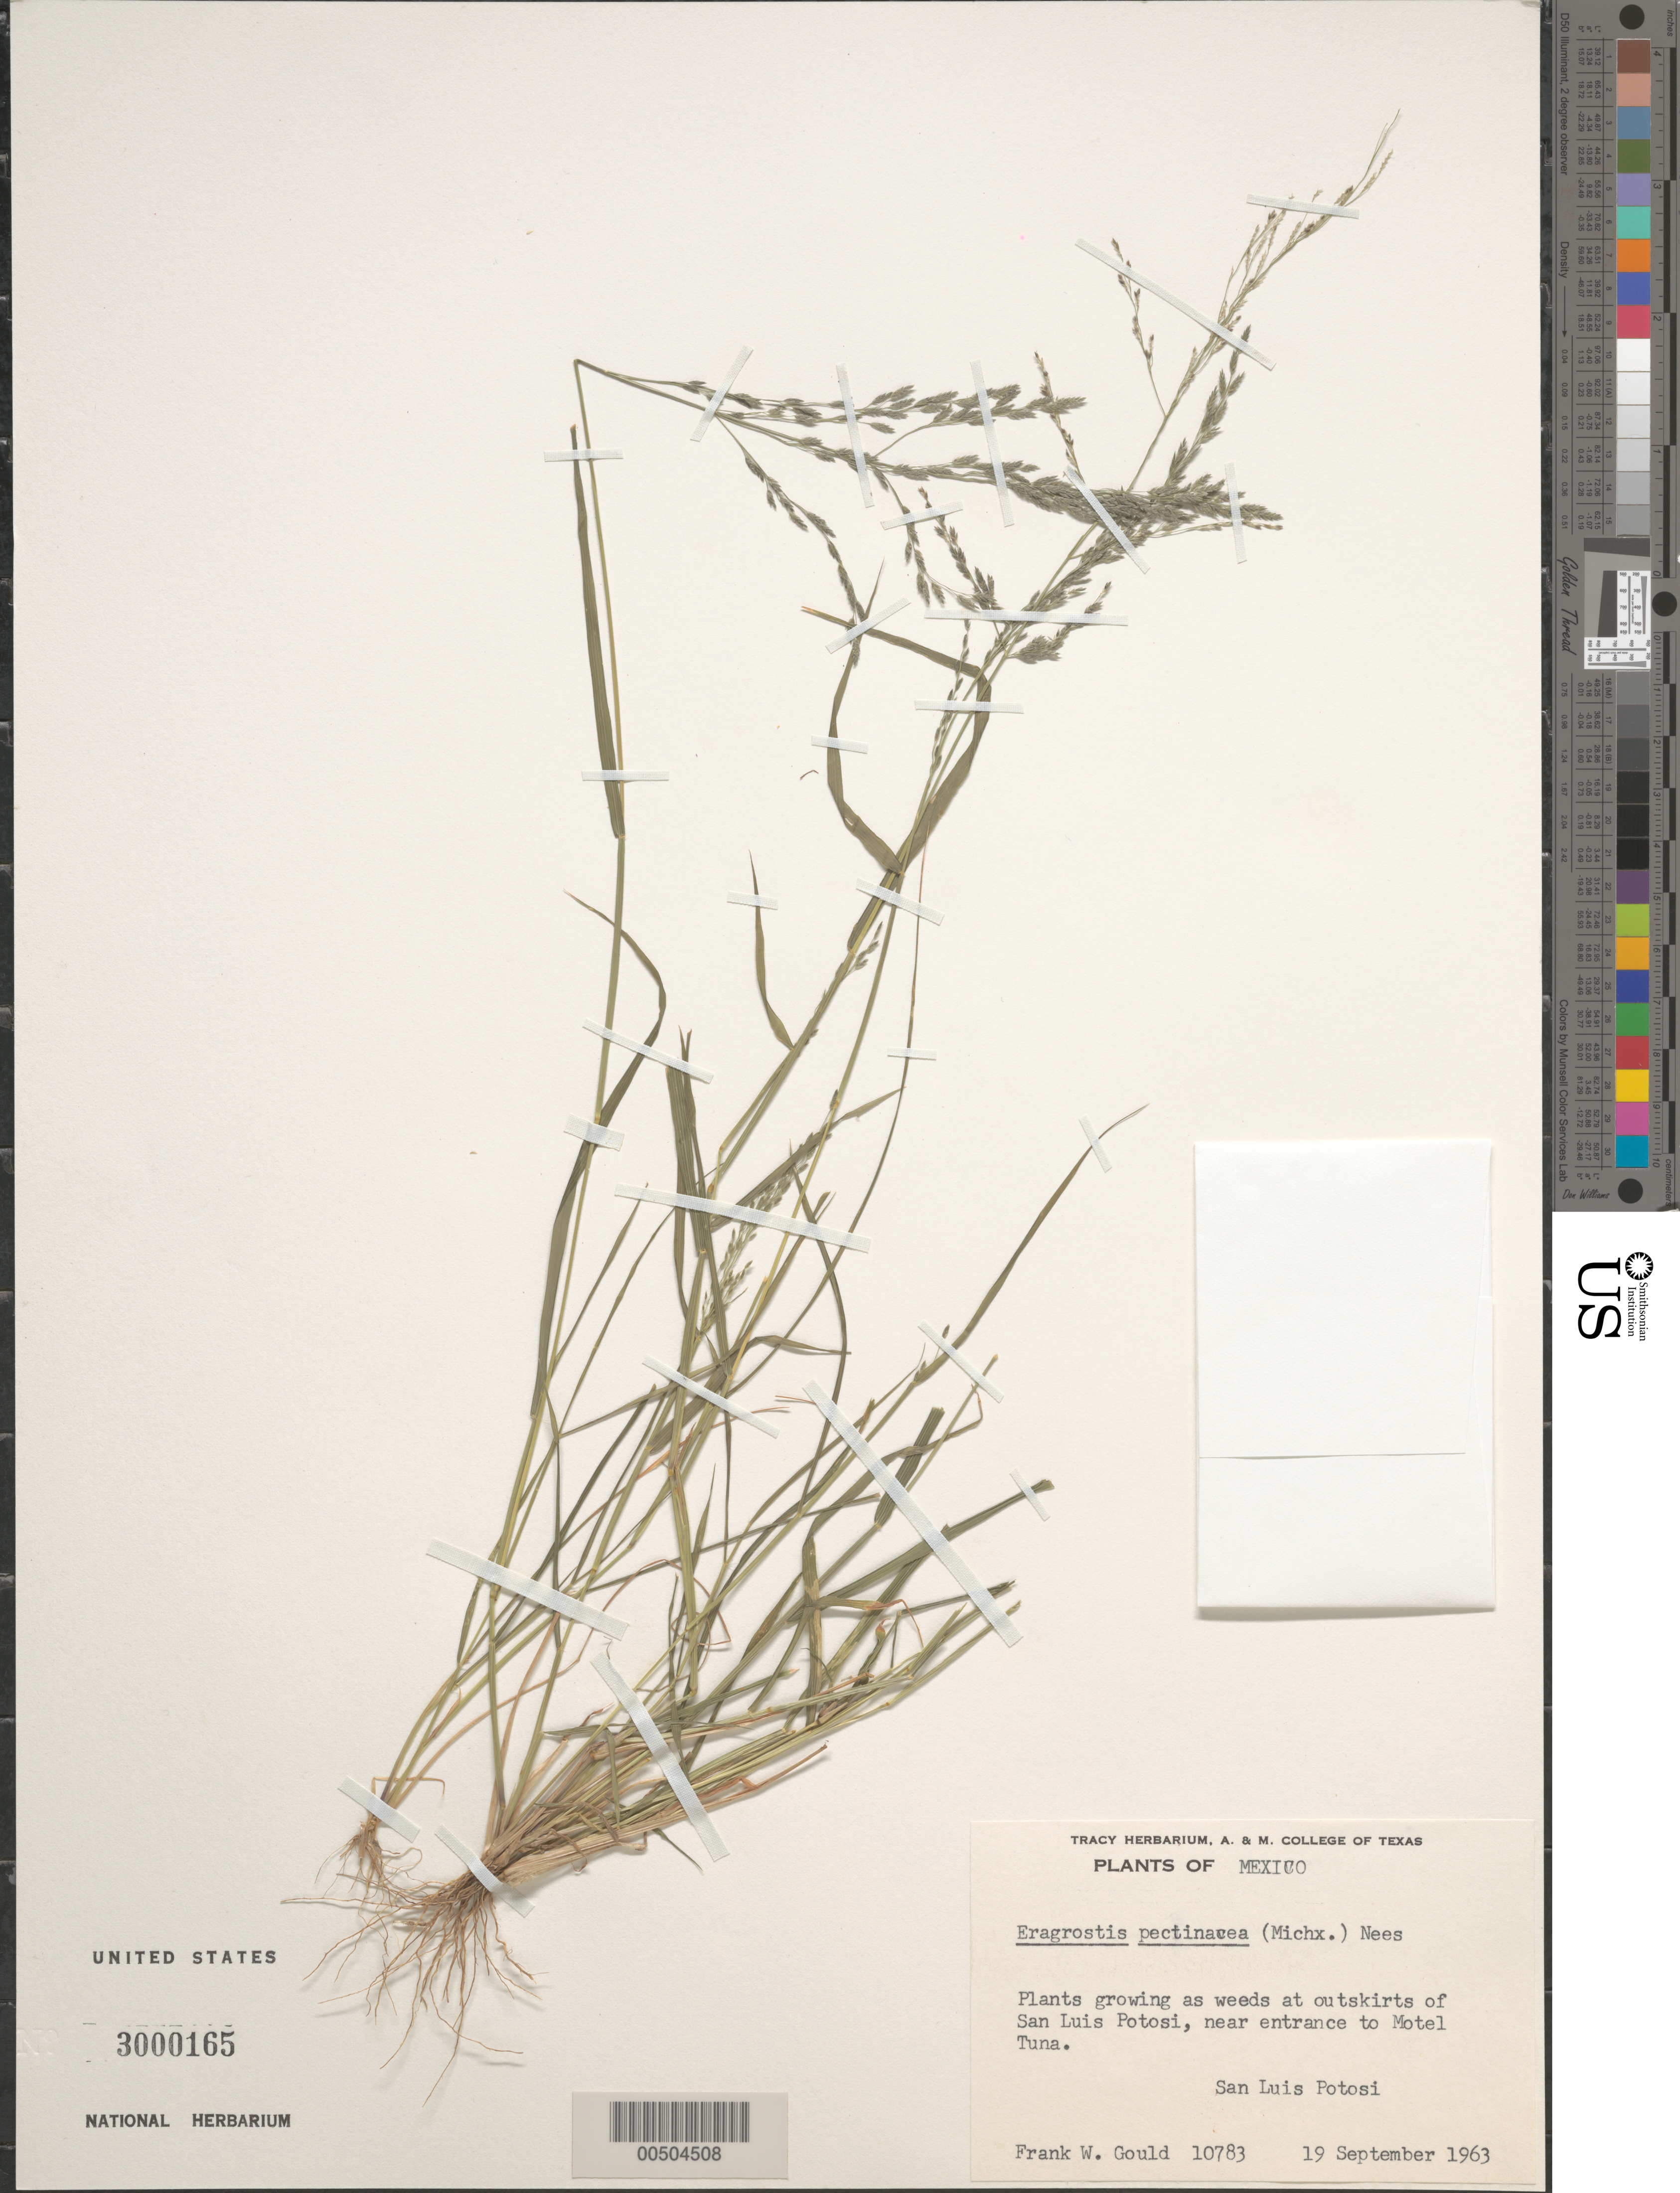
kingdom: Plantae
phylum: Tracheophyta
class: Liliopsida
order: Poales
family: Poaceae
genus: Eragrostis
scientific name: Eragrostis pectinacea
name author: (Michx.) Nees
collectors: F. W. Gould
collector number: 10783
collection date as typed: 19 Sep 1963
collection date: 1963-09-19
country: Mexico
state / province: San Luis Potosi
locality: Outskirts of San Luis Potosi, near entrance to Motel Tuna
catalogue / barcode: US 3000165